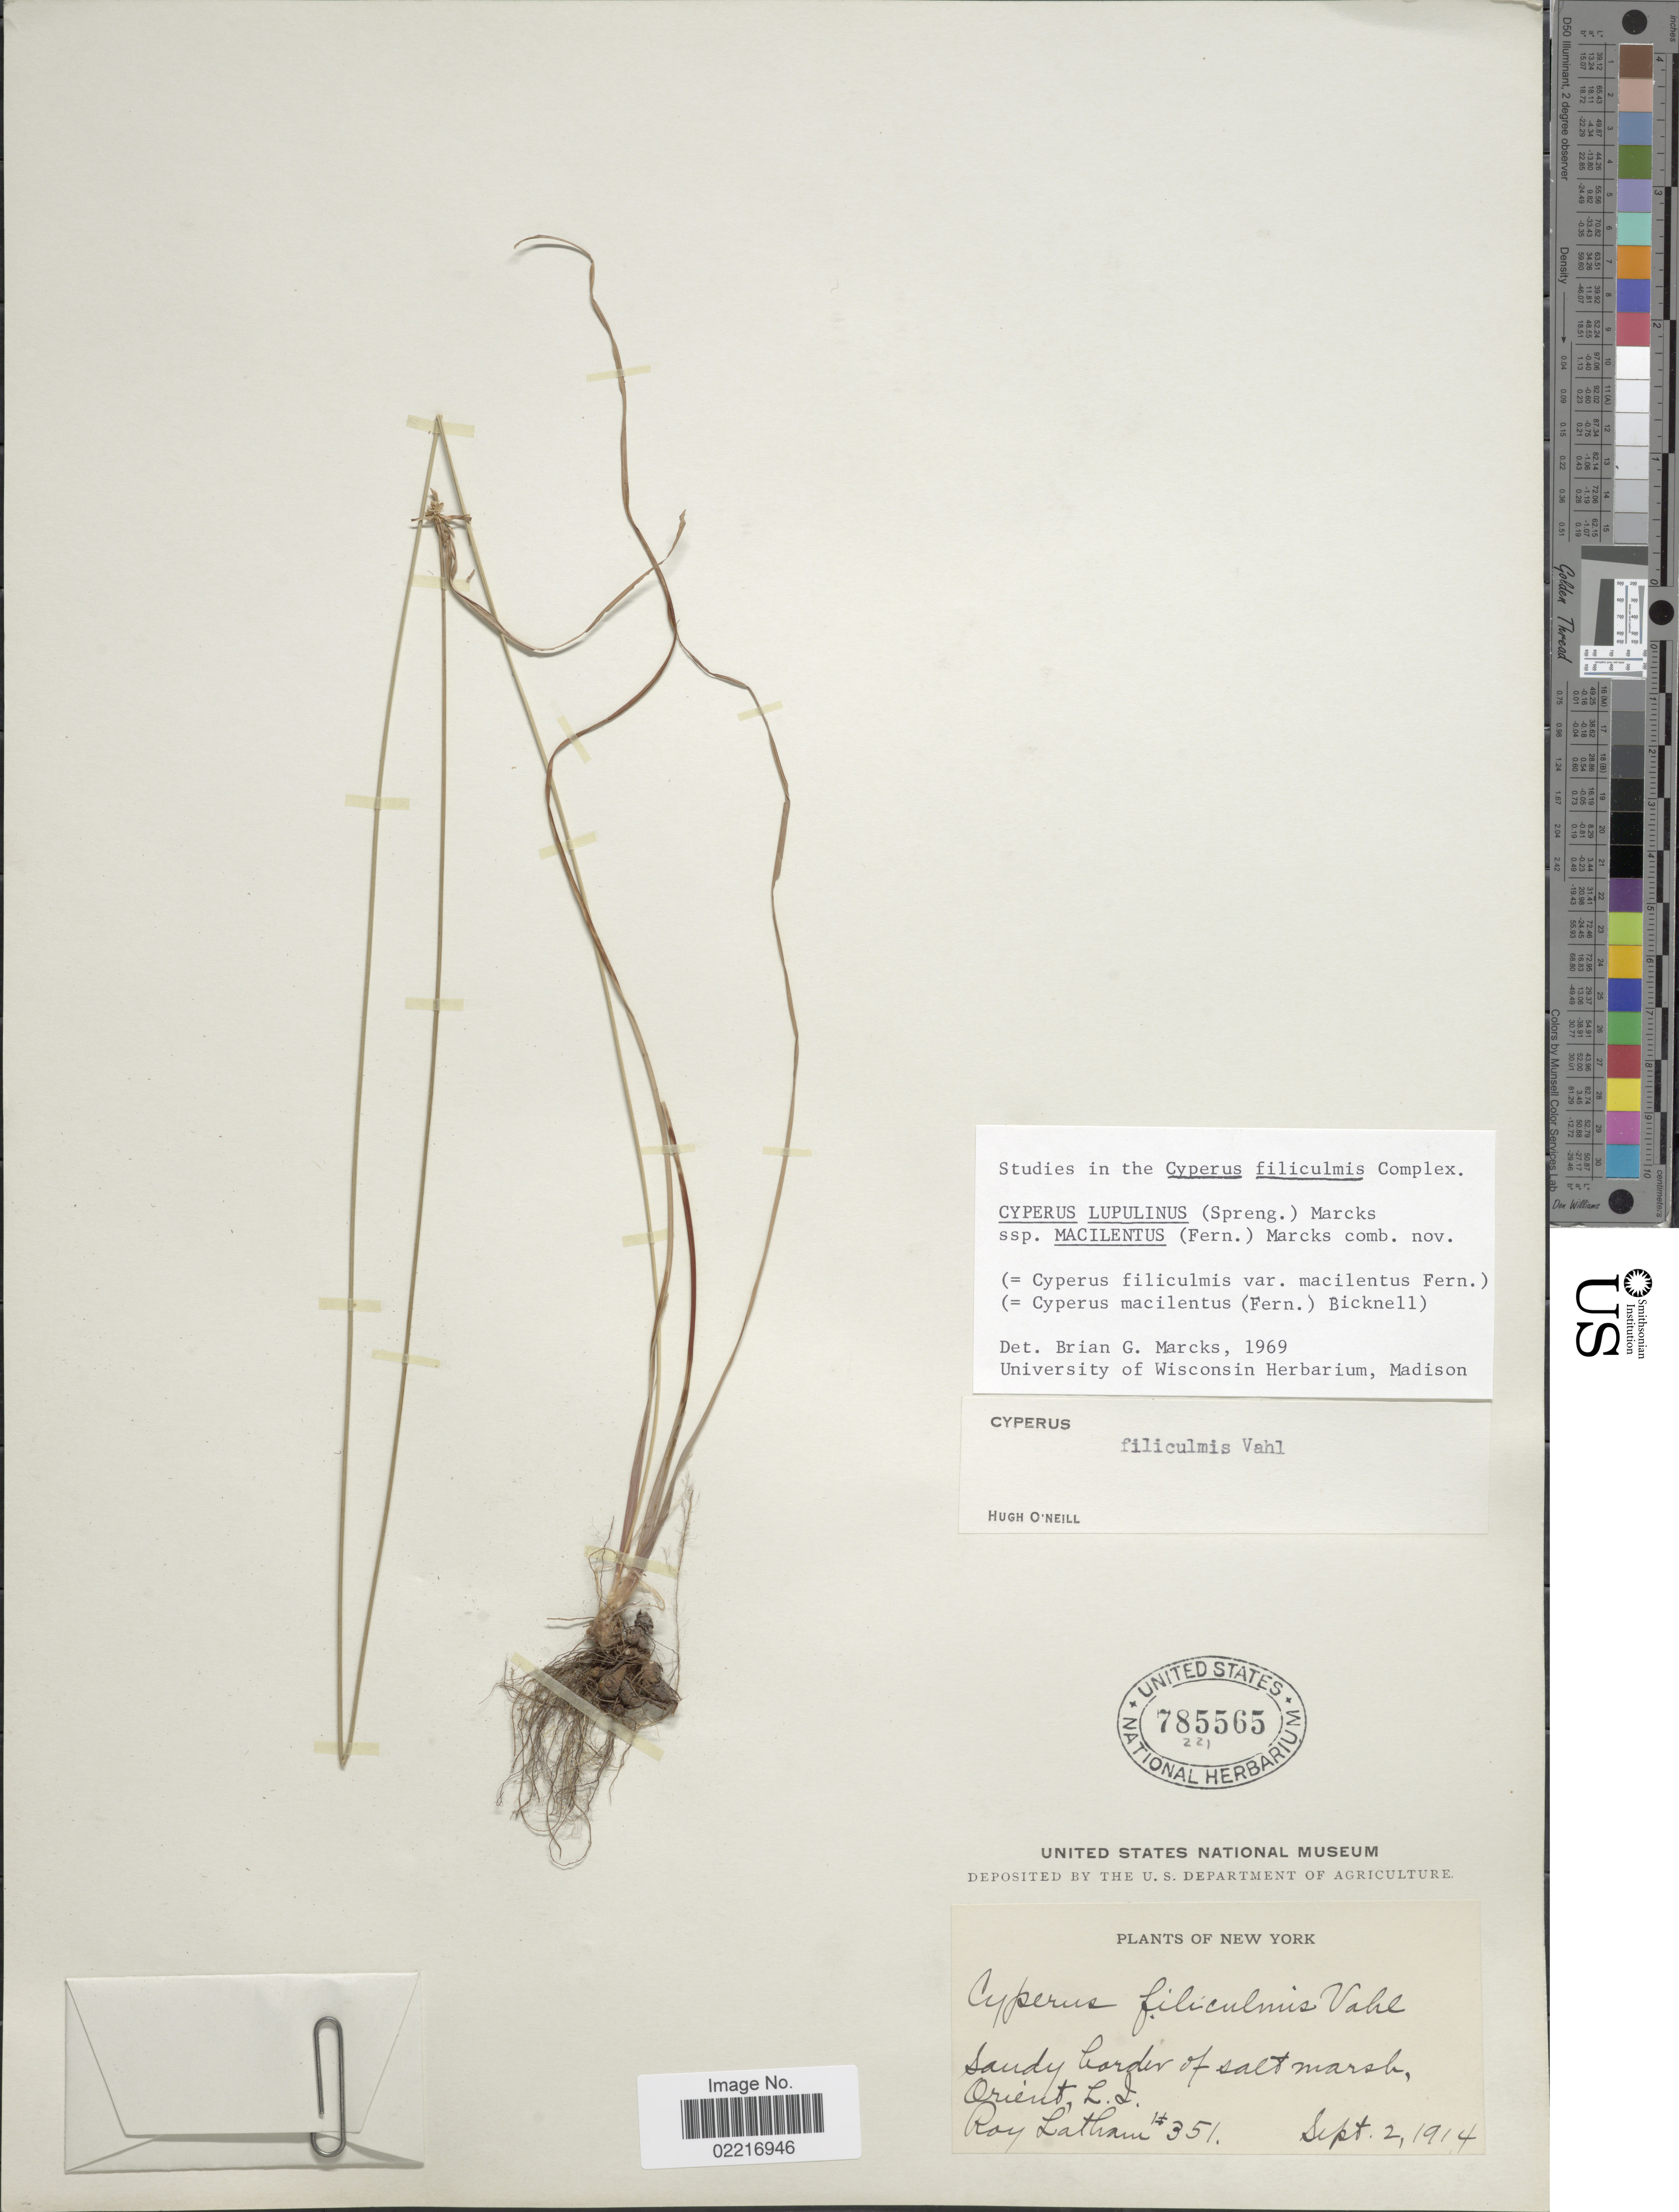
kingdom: Plantae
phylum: Tracheophyta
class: Liliopsida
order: Poales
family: Cyperaceae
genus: Cyperus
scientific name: Cyperus lupulinus subsp. macilentus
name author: (Fernald) Marcks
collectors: R. Latham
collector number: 351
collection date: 1914-09-02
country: United States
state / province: New York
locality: Orient, L.J.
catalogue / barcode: US 785565